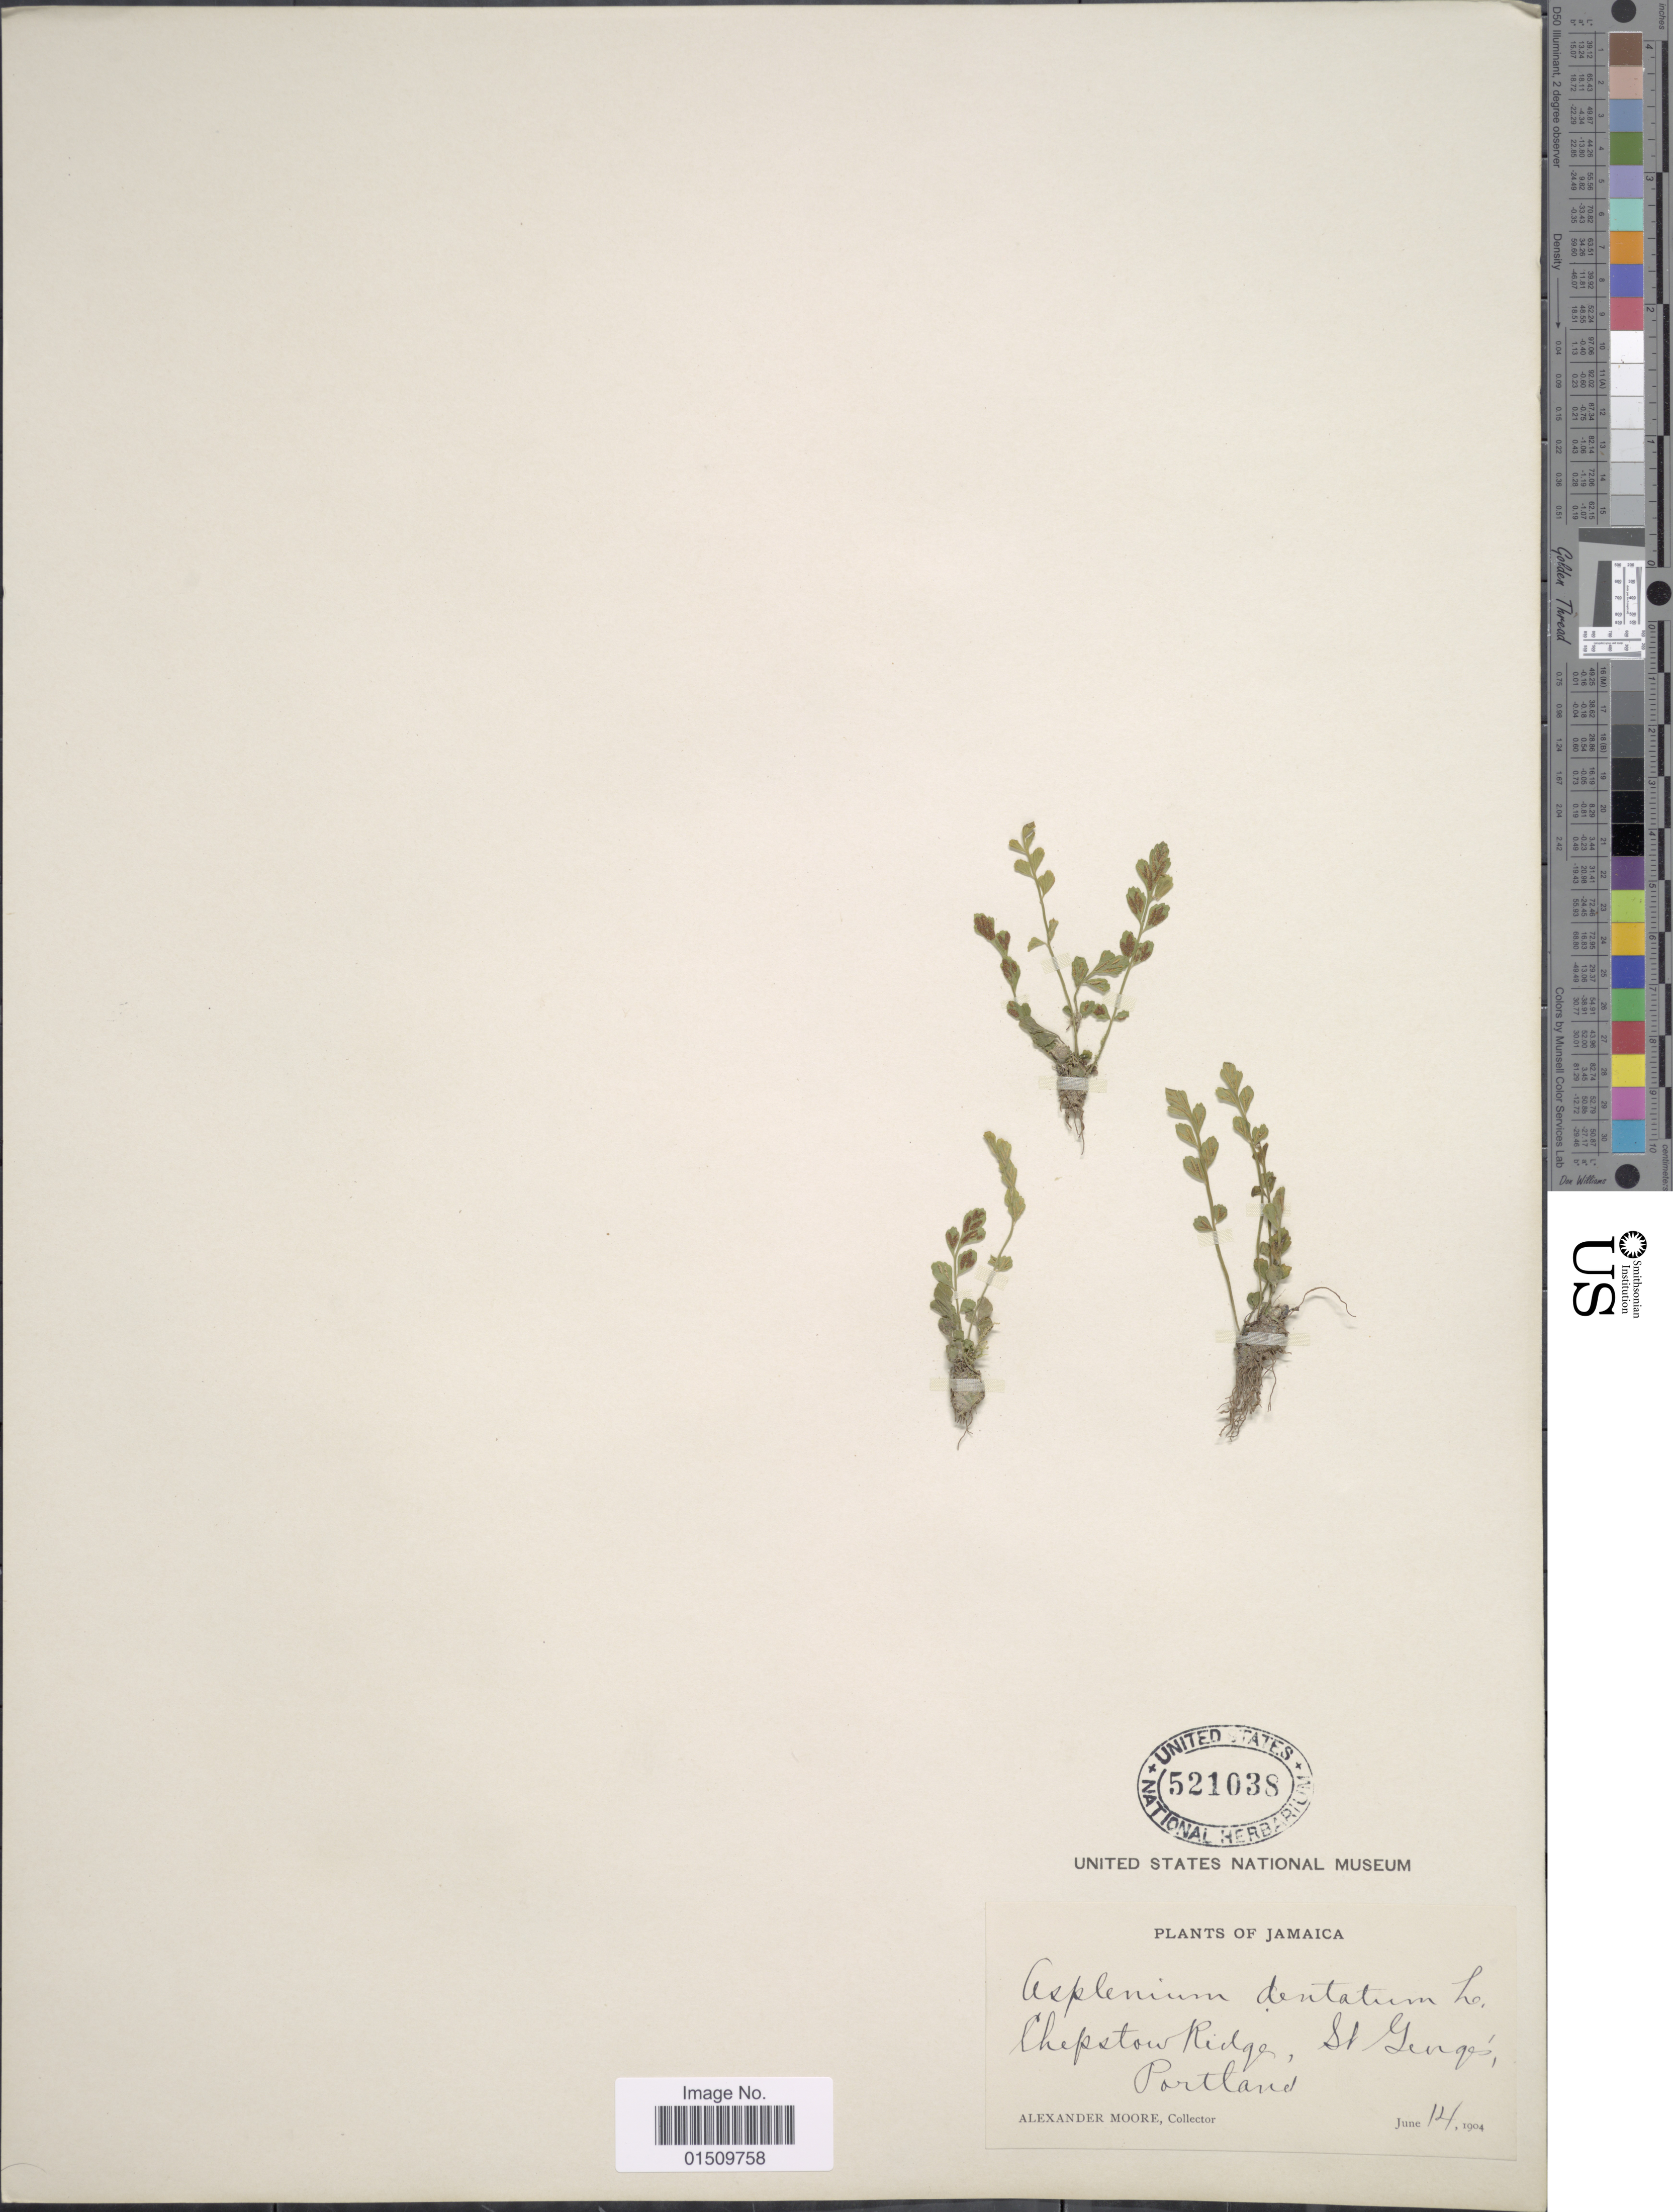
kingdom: Plantae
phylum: Tracheophyta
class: Polypodiopsida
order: Polypodiales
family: Aspleniaceae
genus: Asplenium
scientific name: Asplenium trichomanes-dentatum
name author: L.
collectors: A. Moore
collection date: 1904-06-14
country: Jamaica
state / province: Portland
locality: Jamaica, Chepstow Ridge, St. George's, Portland.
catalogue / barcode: US 521038